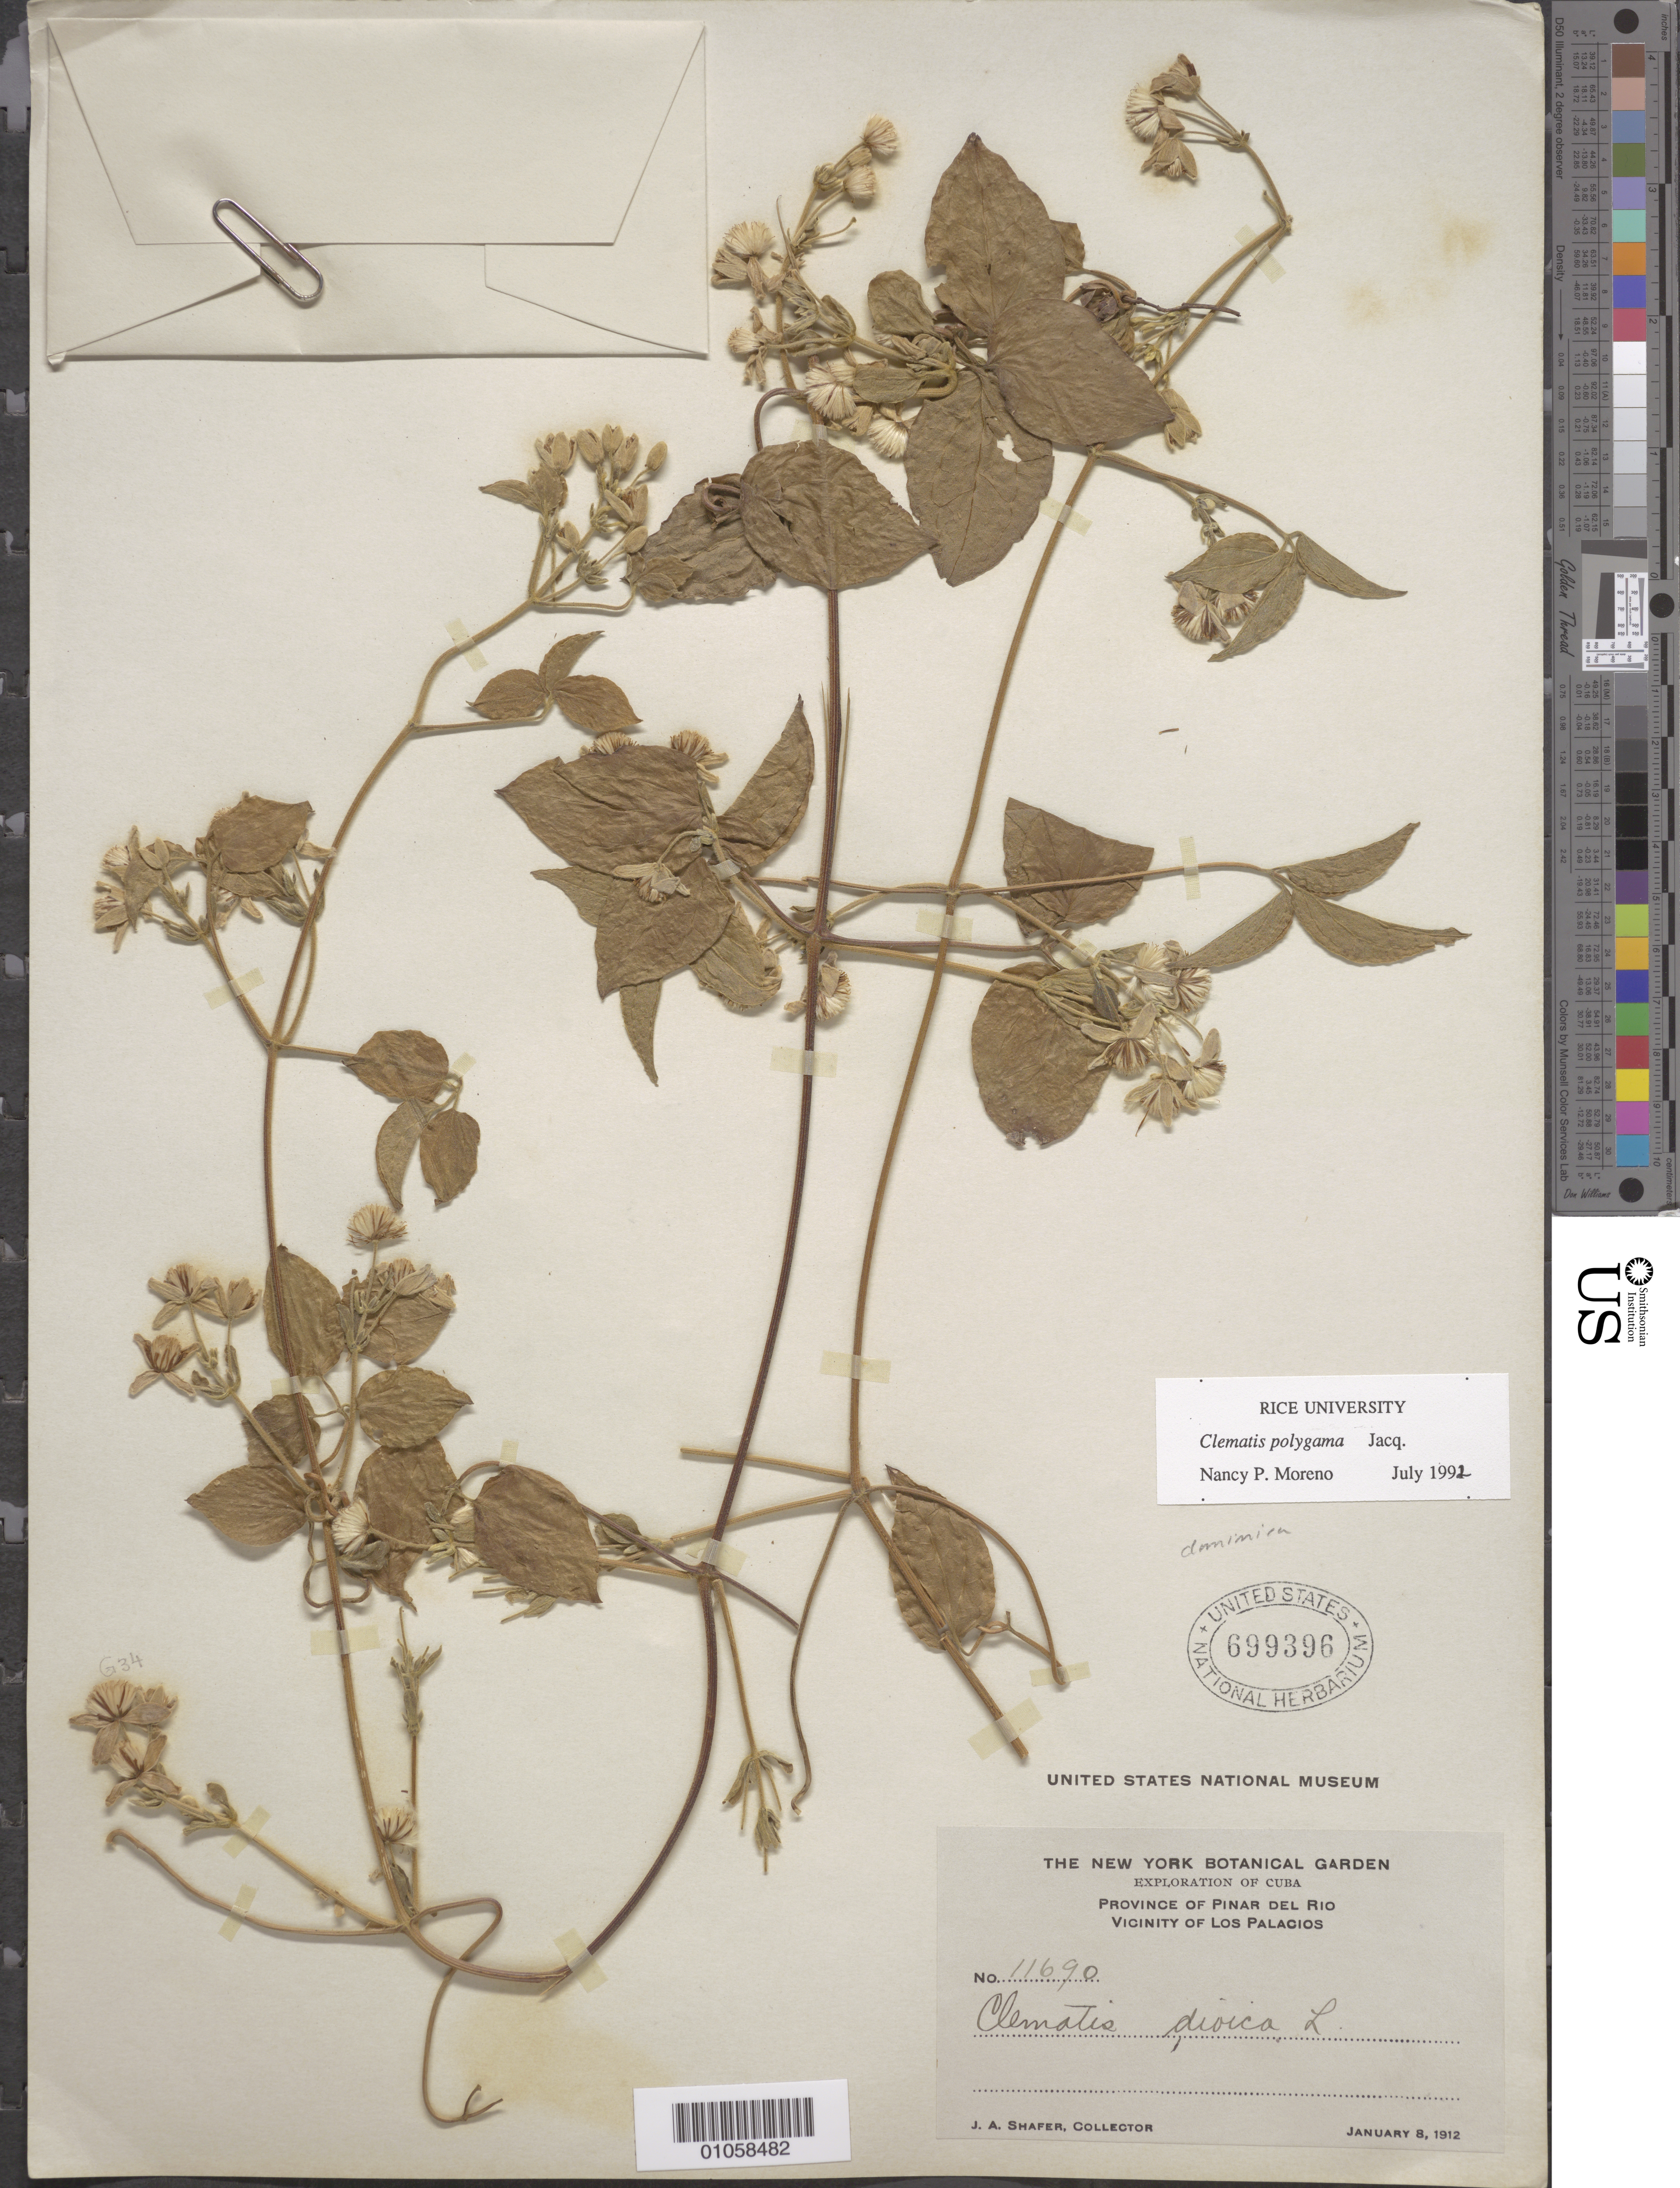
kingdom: Plantae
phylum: Tracheophyta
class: Magnoliopsida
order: Ranunculales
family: Ranunculaceae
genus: Clematis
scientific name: Clematis polygama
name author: Jacq.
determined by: Moreno, N. P.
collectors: J. A. Shafer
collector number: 11690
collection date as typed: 08 Jan 1912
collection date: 1912-01-08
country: Cuba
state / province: Pinar del Río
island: Cuba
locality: Los Palacios, vicinity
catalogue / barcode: US 699396